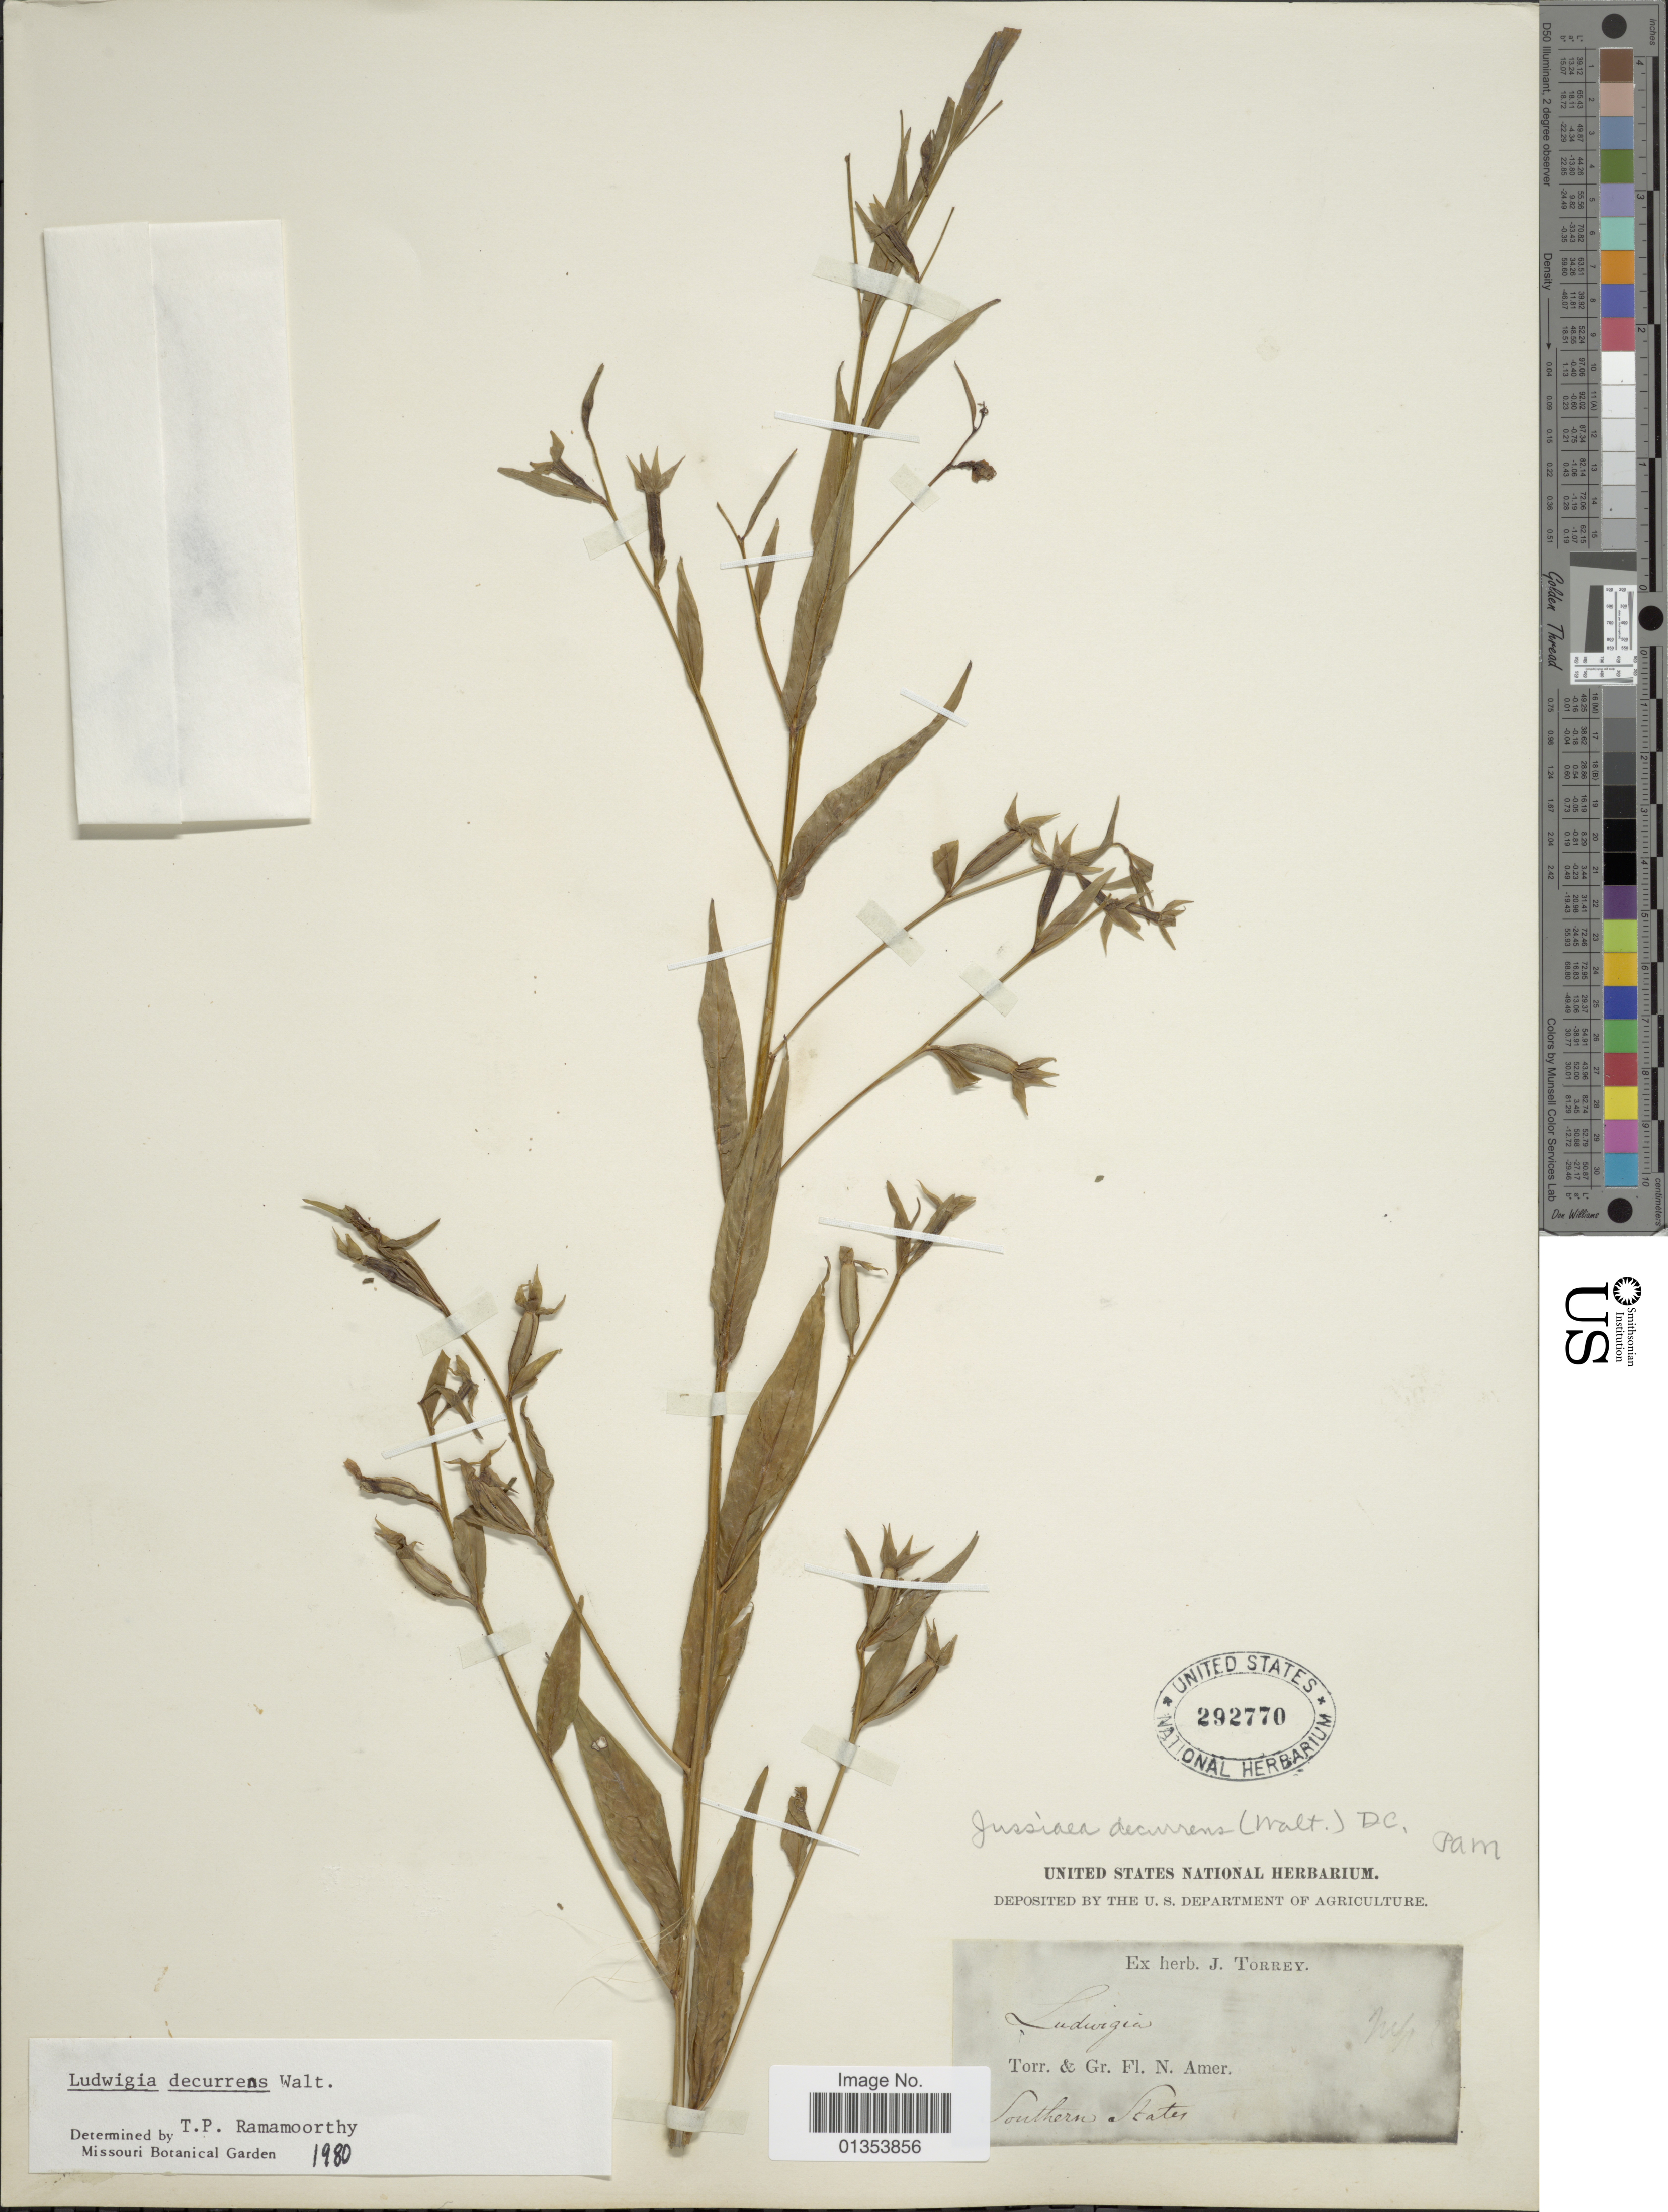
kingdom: Plantae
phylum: Tracheophyta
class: Magnoliopsida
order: Myrtales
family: Onagraceae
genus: Ludwigia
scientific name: Ludwigia decurrens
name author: Walter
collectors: J. Torrey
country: United States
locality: N. Amer, Southern States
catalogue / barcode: US 292770